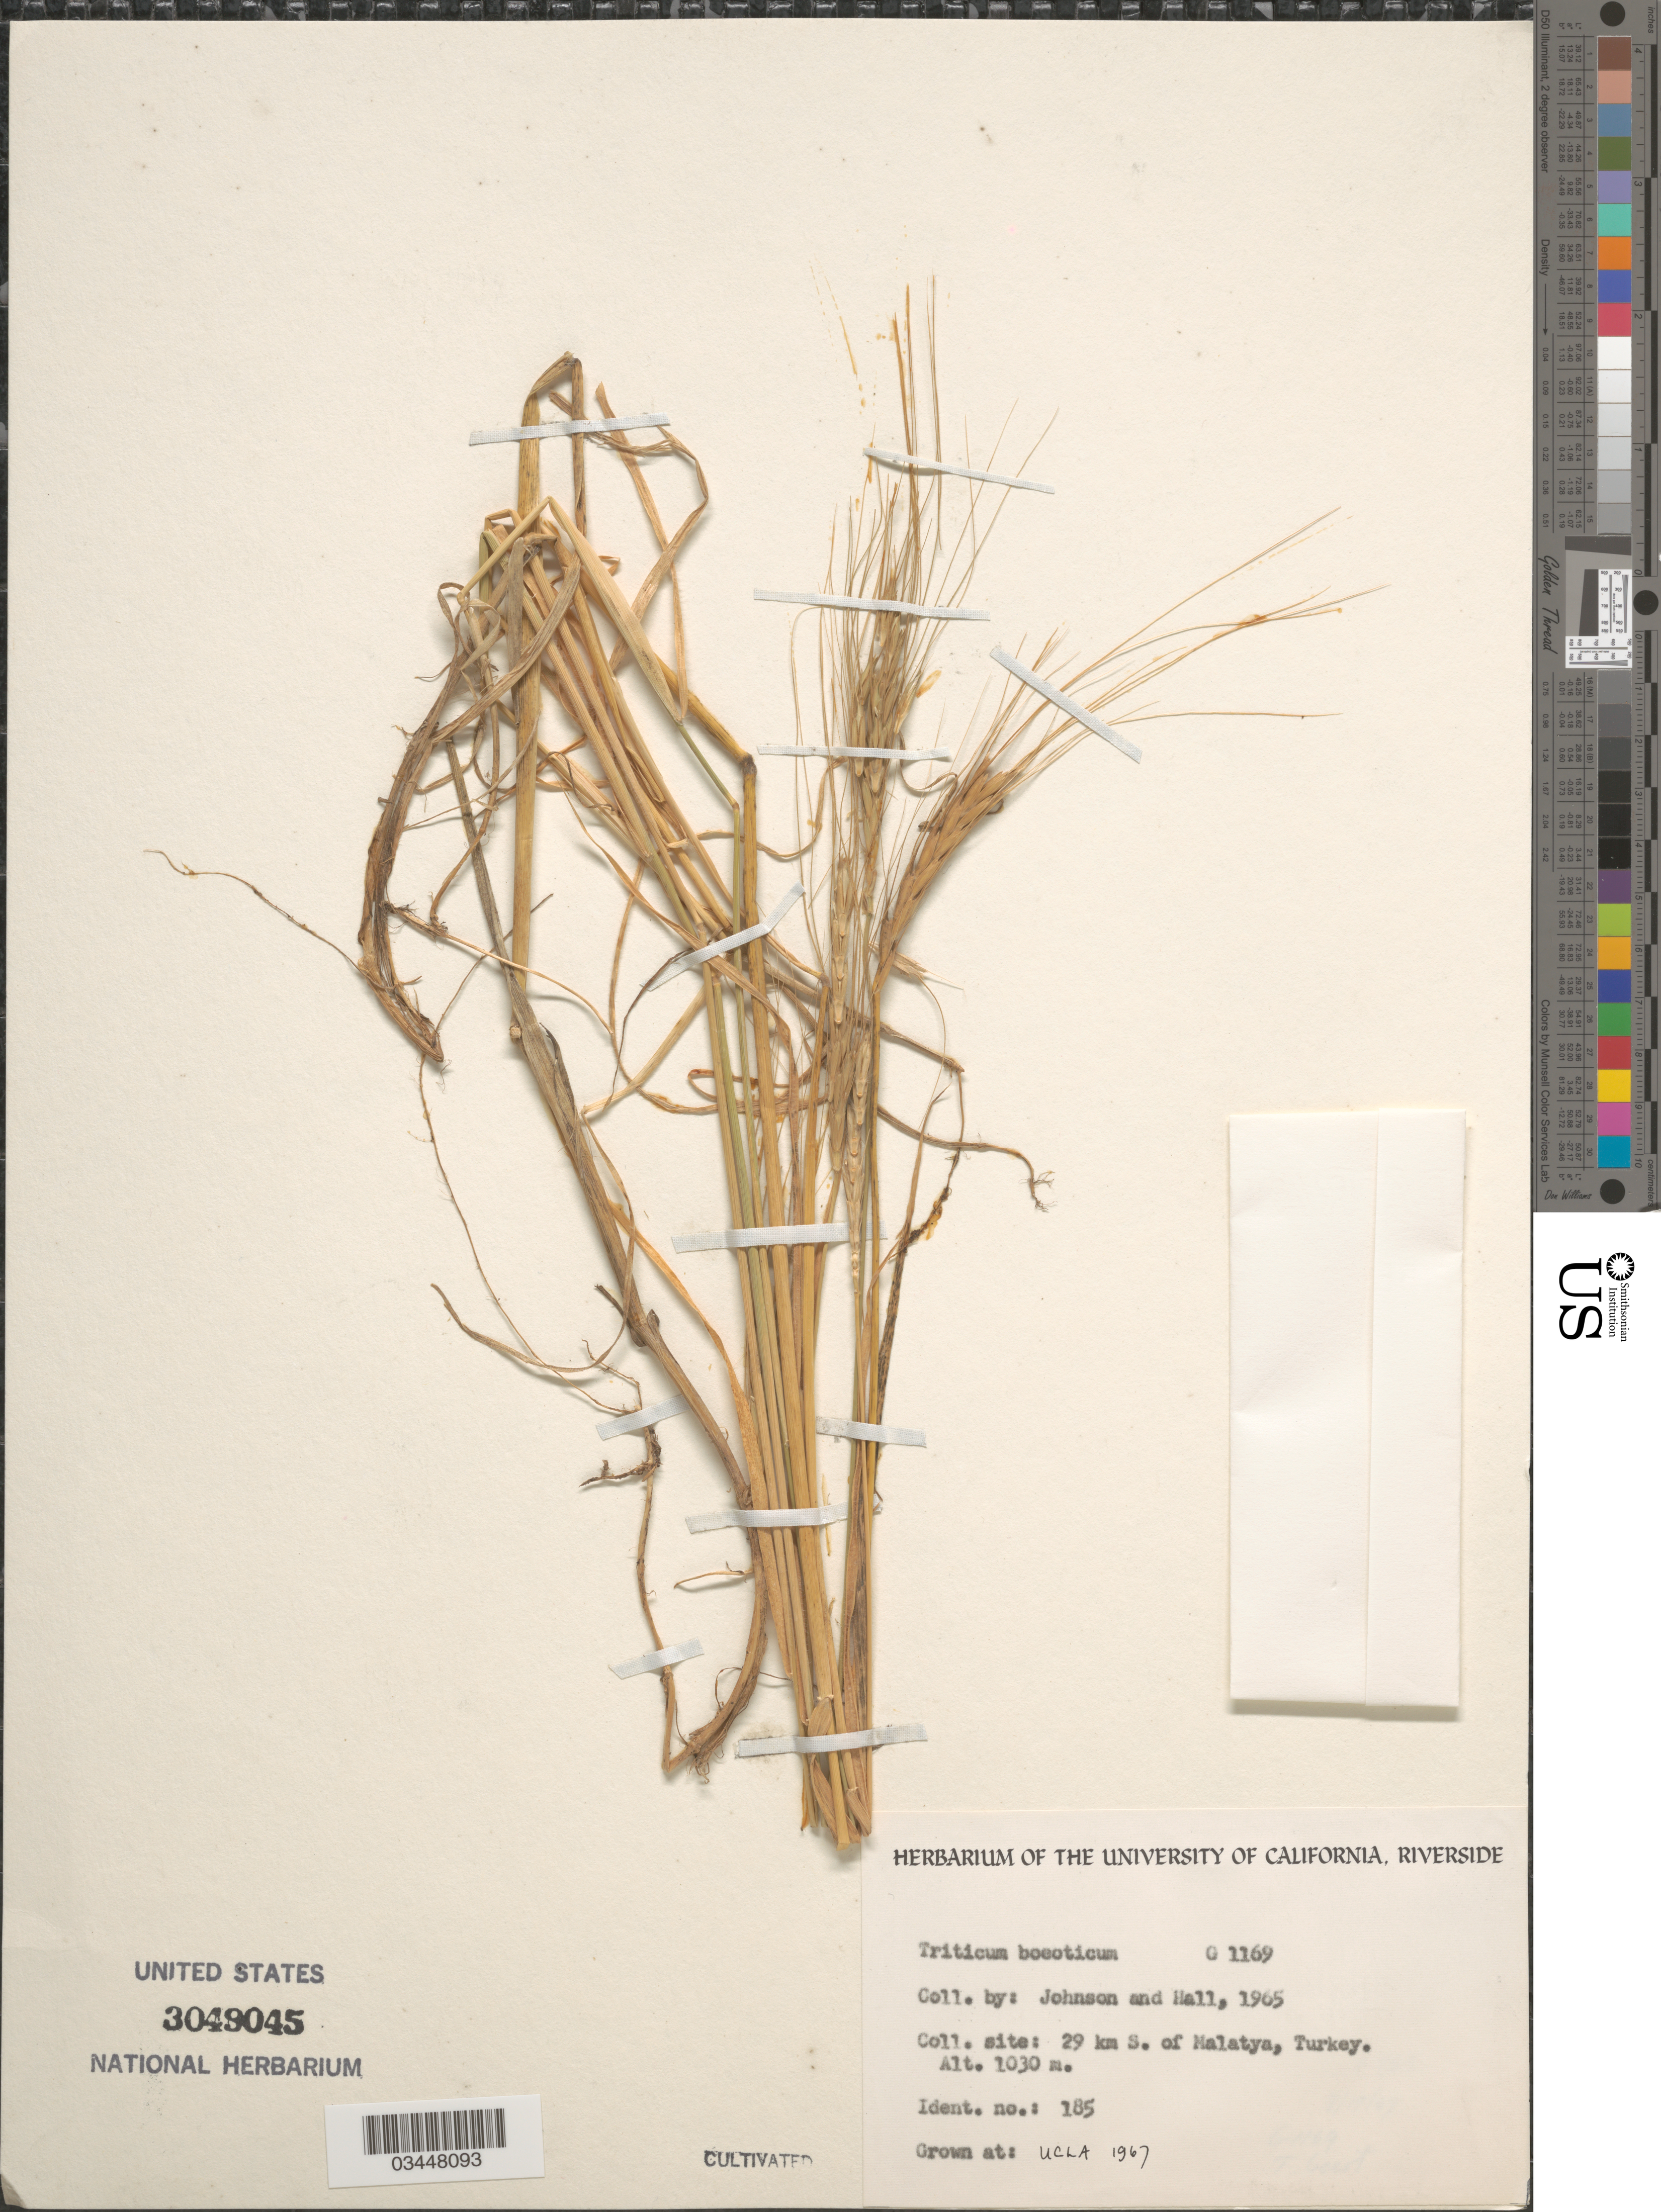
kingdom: Plantae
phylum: Tracheophyta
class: Liliopsida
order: Poales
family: Poaceae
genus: Triticum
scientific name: Triticum boeoticum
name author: Boiss.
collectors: ex herb. Univ. of California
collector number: G1169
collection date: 1967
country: United States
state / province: California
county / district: Los Angeles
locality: UCLA.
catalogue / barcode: US 3049045